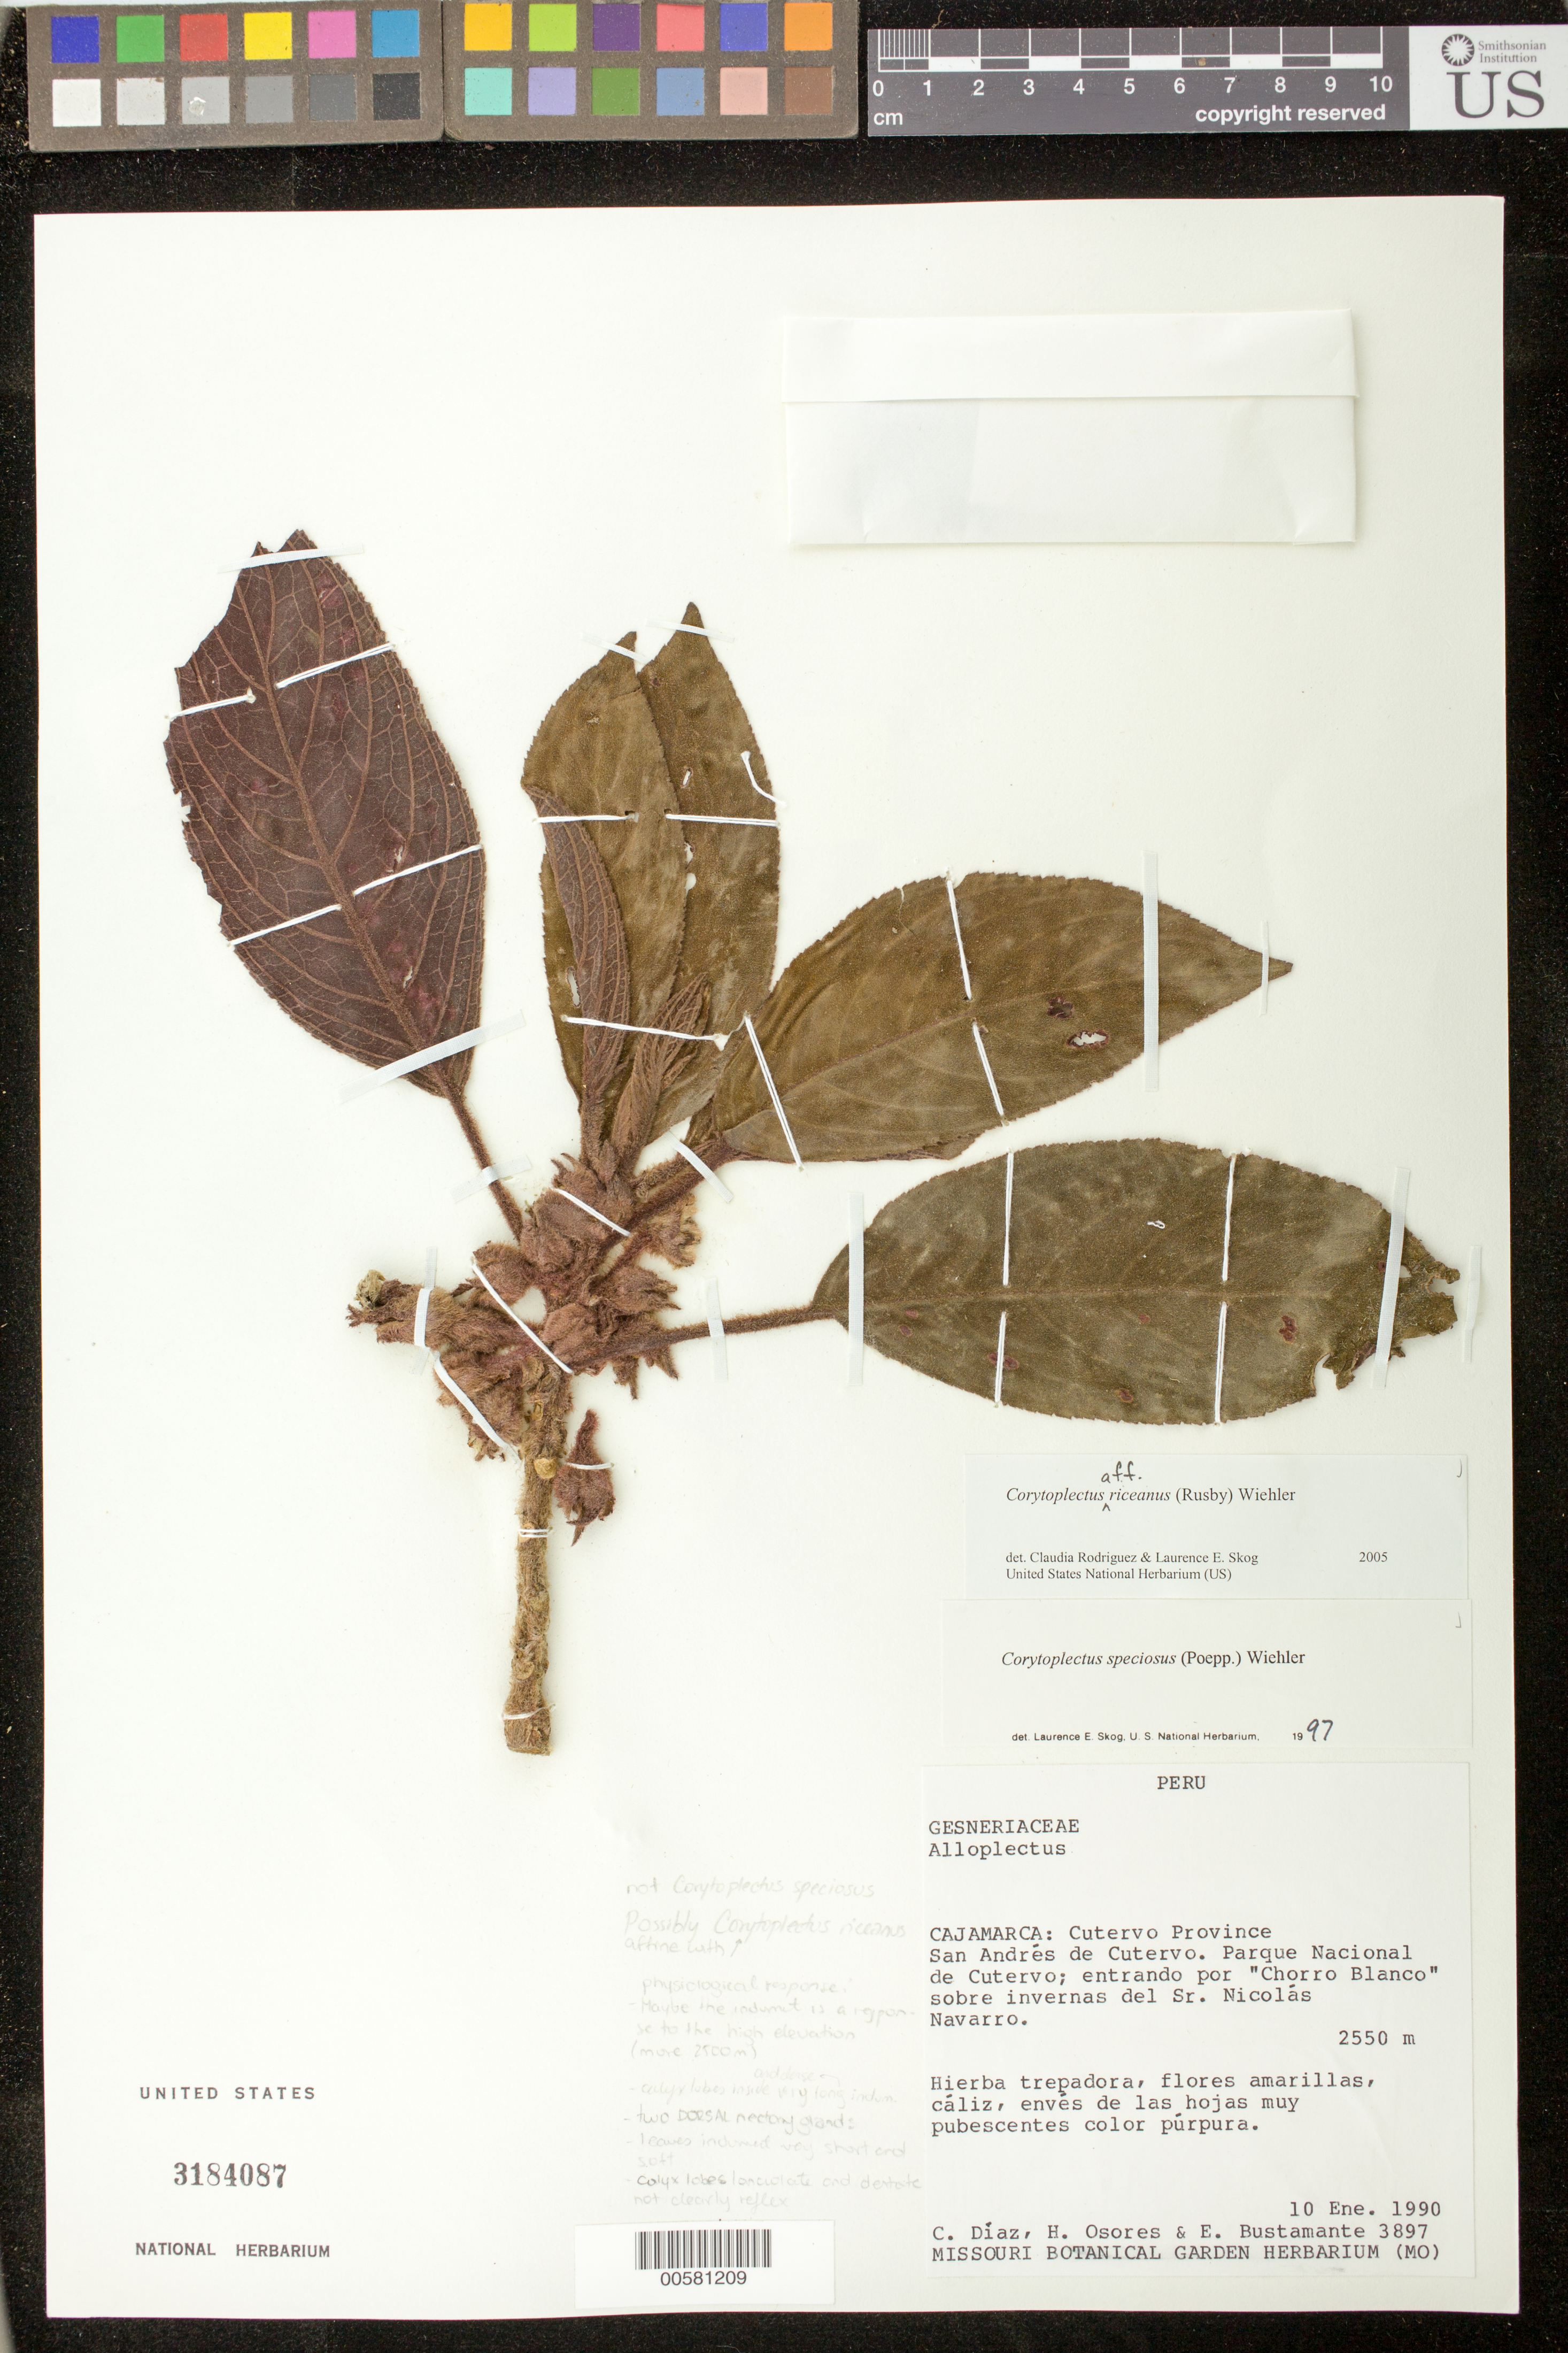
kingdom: Plantae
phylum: Tracheophyta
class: Magnoliopsida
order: Lamiales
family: Gesneriaceae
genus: Corytoplectus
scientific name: Corytoplectus riceanus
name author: (Rusby) Wiehler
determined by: Rodríguez-Flores, C. I.; Skog, L. E.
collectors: C. Díaz S., H. Osores & E. Bustamante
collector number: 3897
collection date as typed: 10 Jan 1990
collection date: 1990-01-10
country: Peru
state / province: Cajamarca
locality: Prov. Cutervo; San Andrés de Cutervo, Parque Nacional de Cutervo; entrando por "Chorro Blanco" sobre invernas del Sr. Nicolás Navarro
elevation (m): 2550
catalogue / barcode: US 3184087